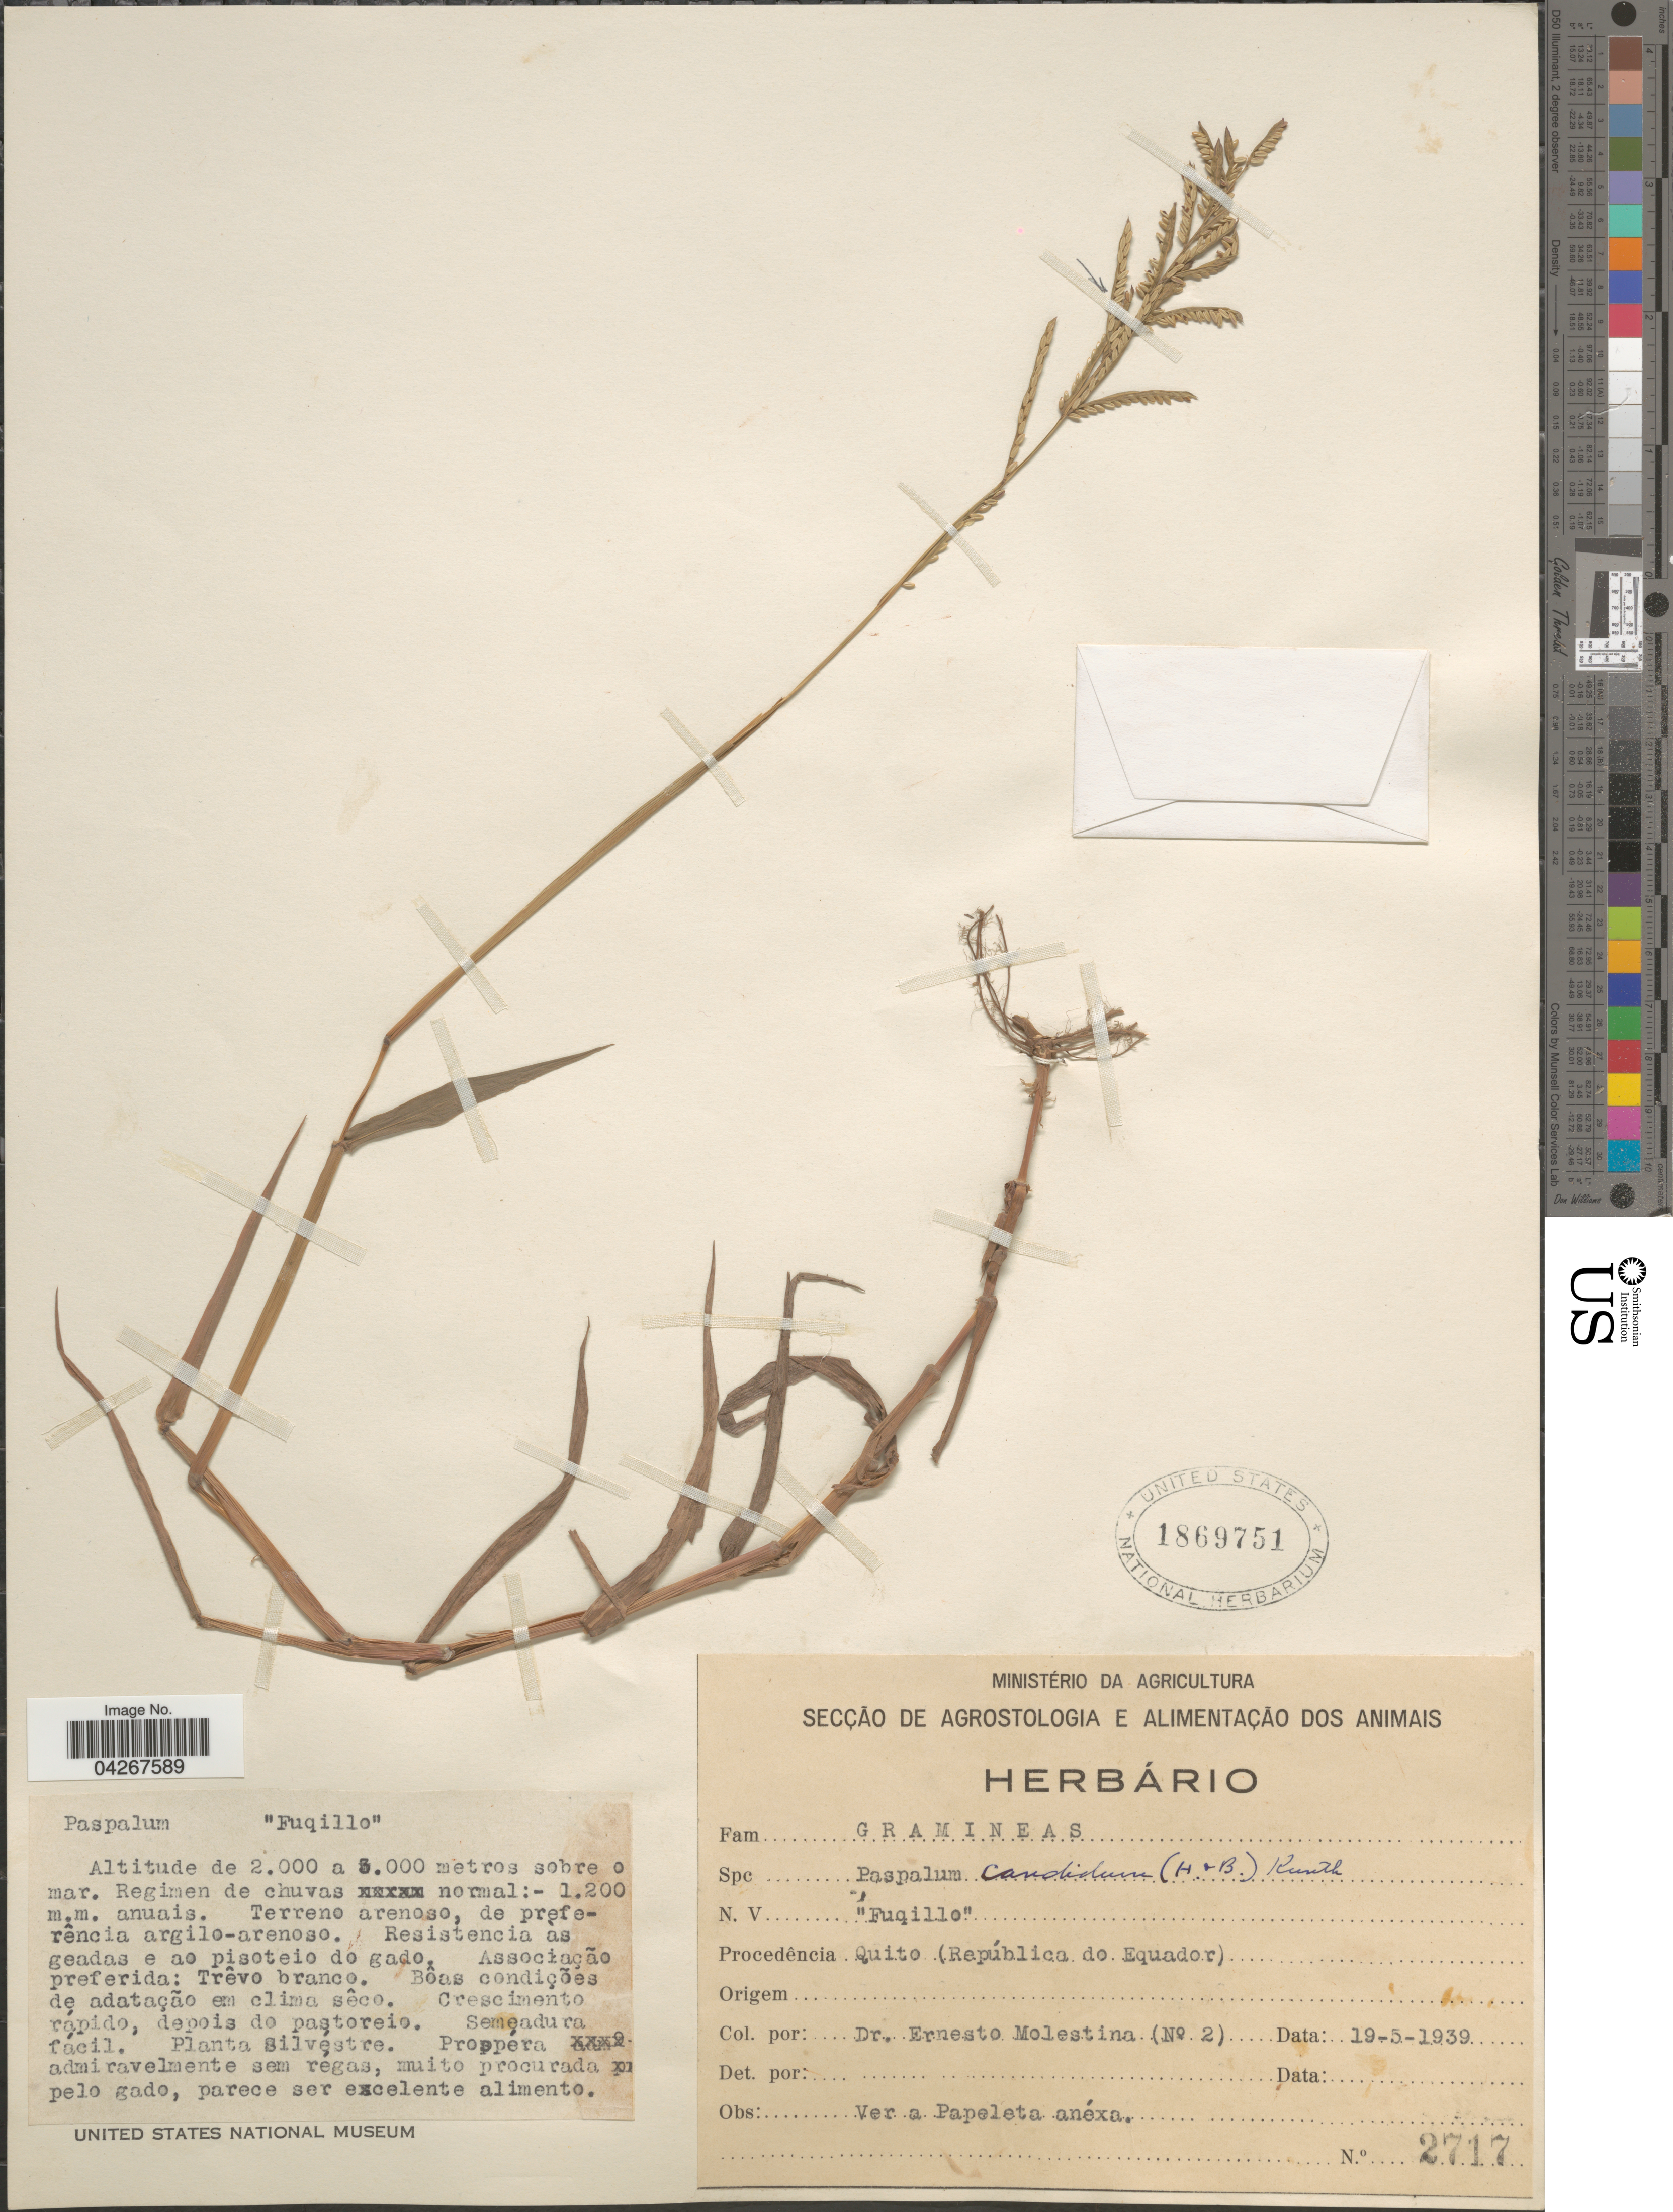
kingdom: Plantae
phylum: Tracheophyta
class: Liliopsida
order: Poales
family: Poaceae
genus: Paspalum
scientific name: Paspalum candidum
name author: (Humb. & Bonpl. ex Fleugge) Kunth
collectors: E. Molestina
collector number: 2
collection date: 1939-05-19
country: Ecuador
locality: Procedência Quito (República do Equador).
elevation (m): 2000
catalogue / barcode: US 1869751